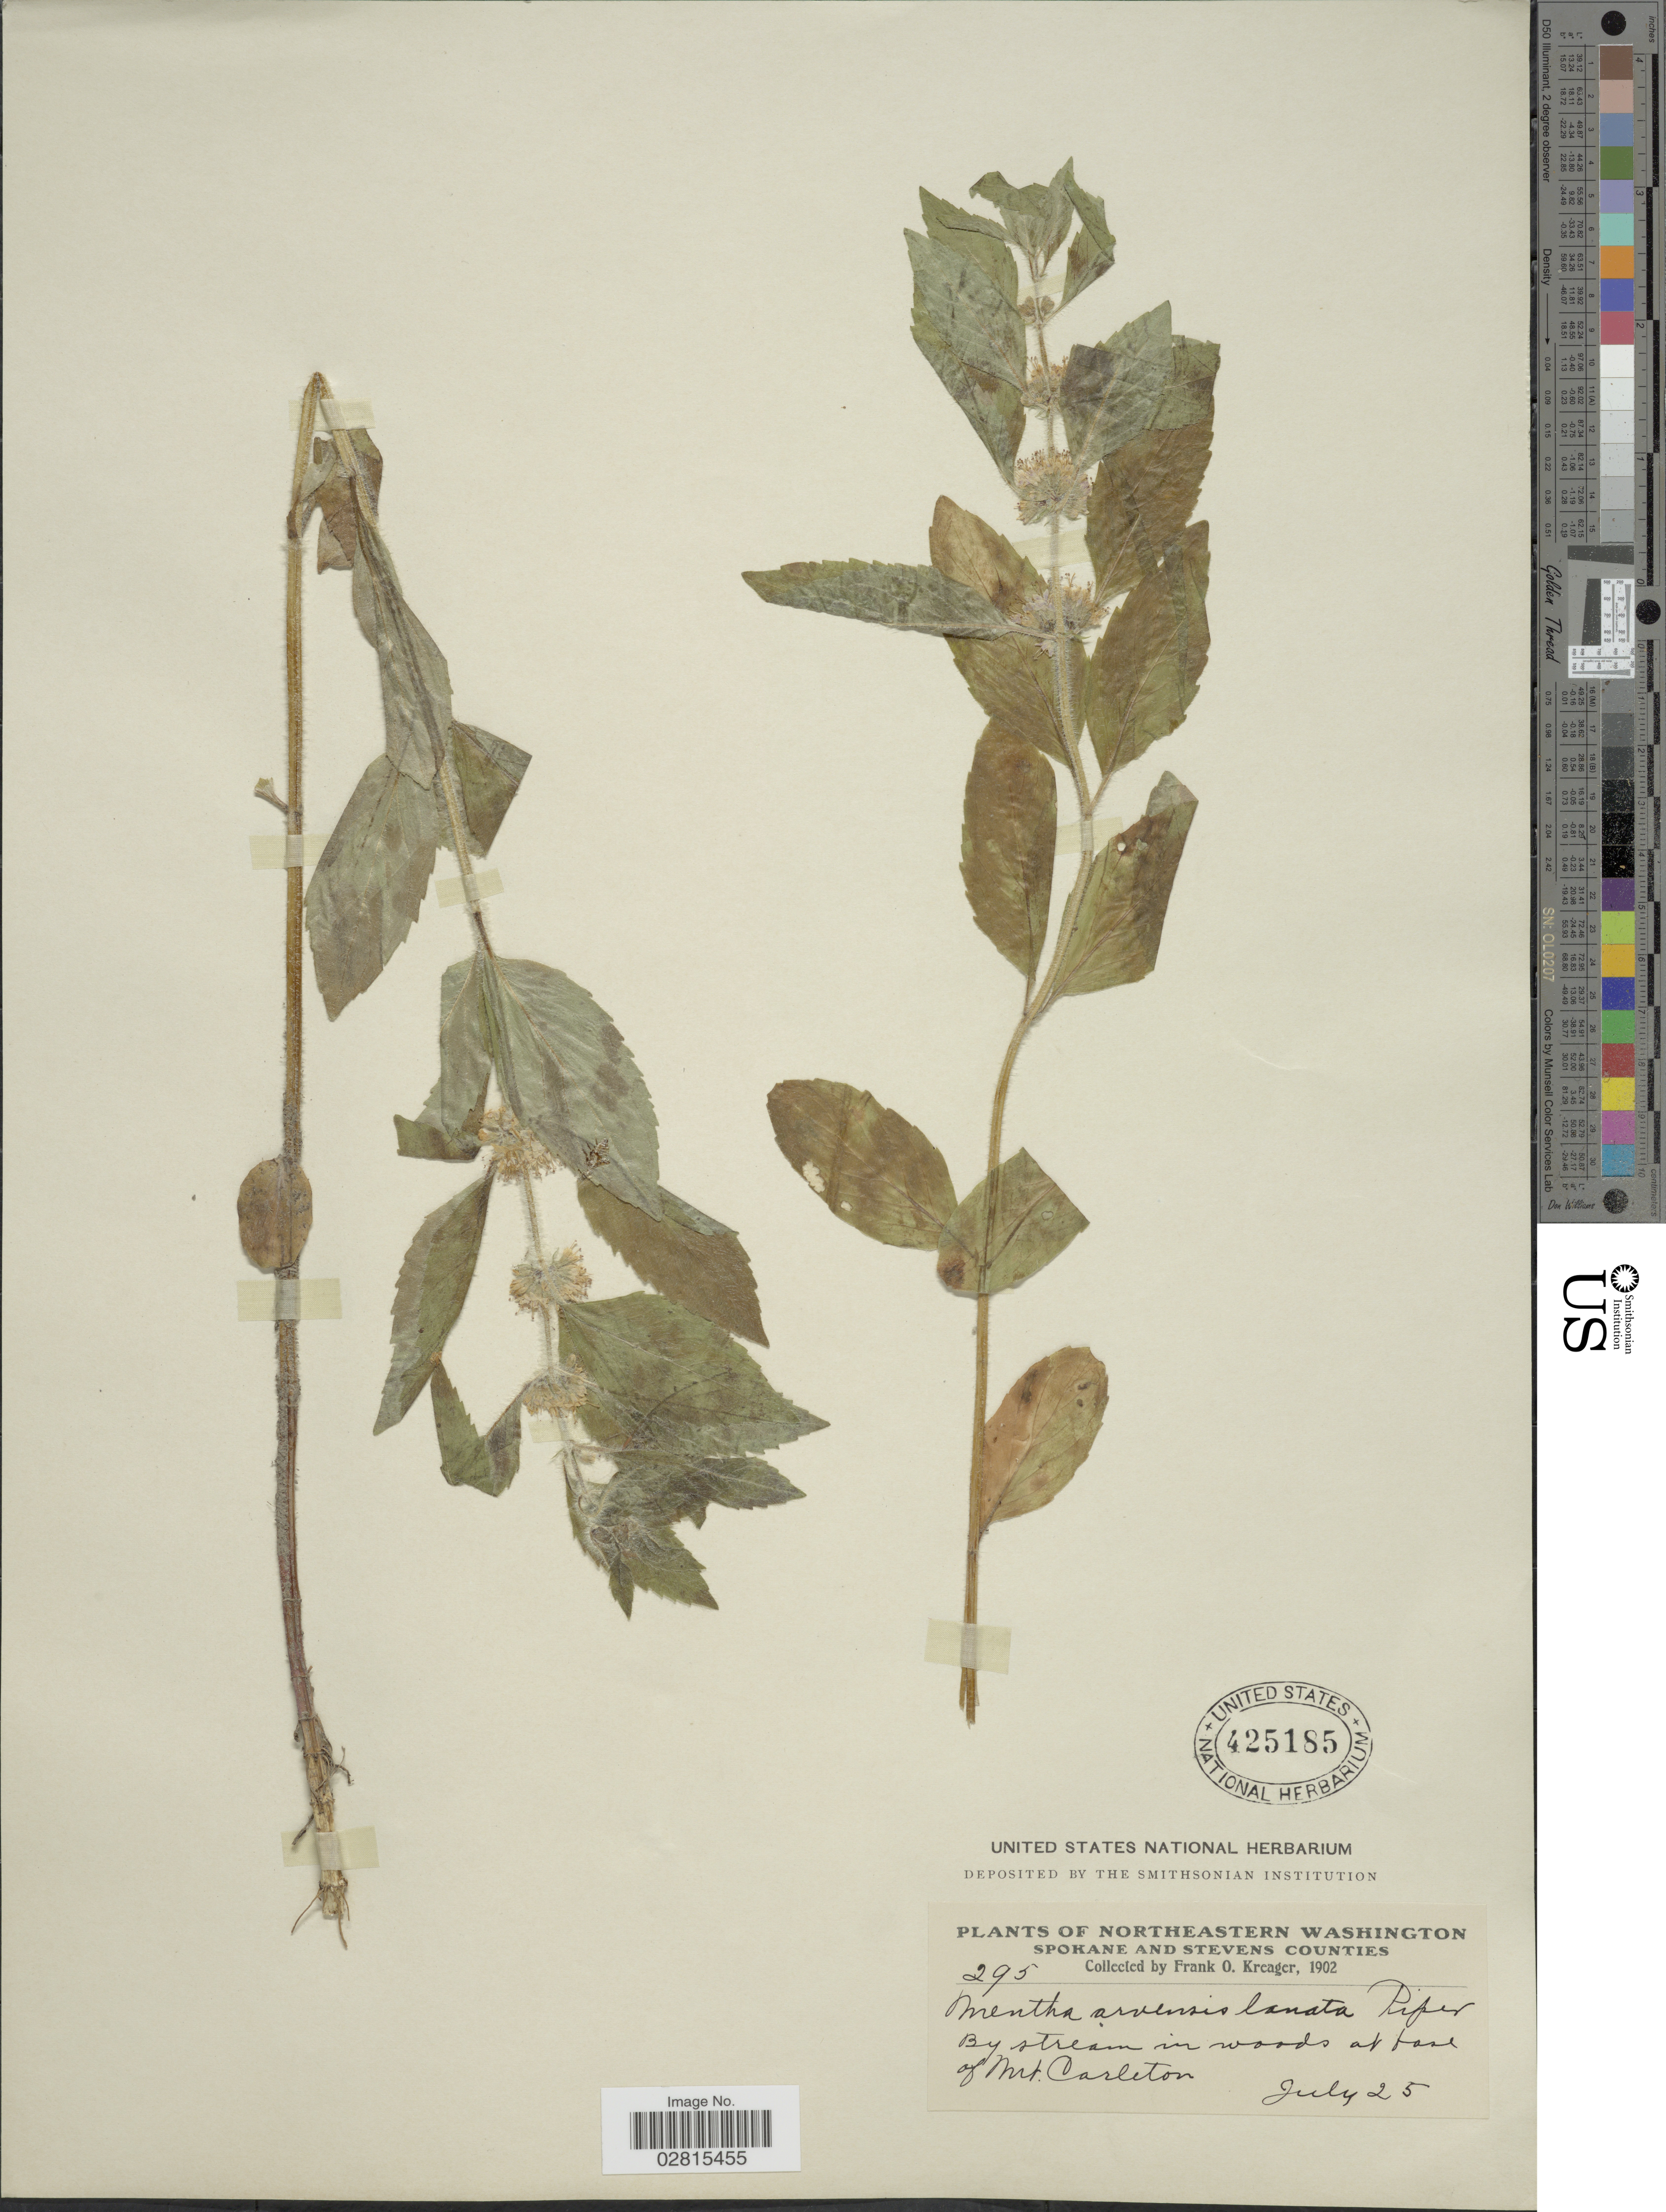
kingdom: Plantae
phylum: Tracheophyta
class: Magnoliopsida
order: Lamiales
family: Lamiaceae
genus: Mentha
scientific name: Mentha canadensis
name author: L.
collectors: F. Kreager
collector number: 295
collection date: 1902-07-25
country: United States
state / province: Washington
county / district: Spokane / Stevens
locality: Northeastern Washington, Spokane and Stevens Counties, base of Mt. Carleton.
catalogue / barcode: US 425185